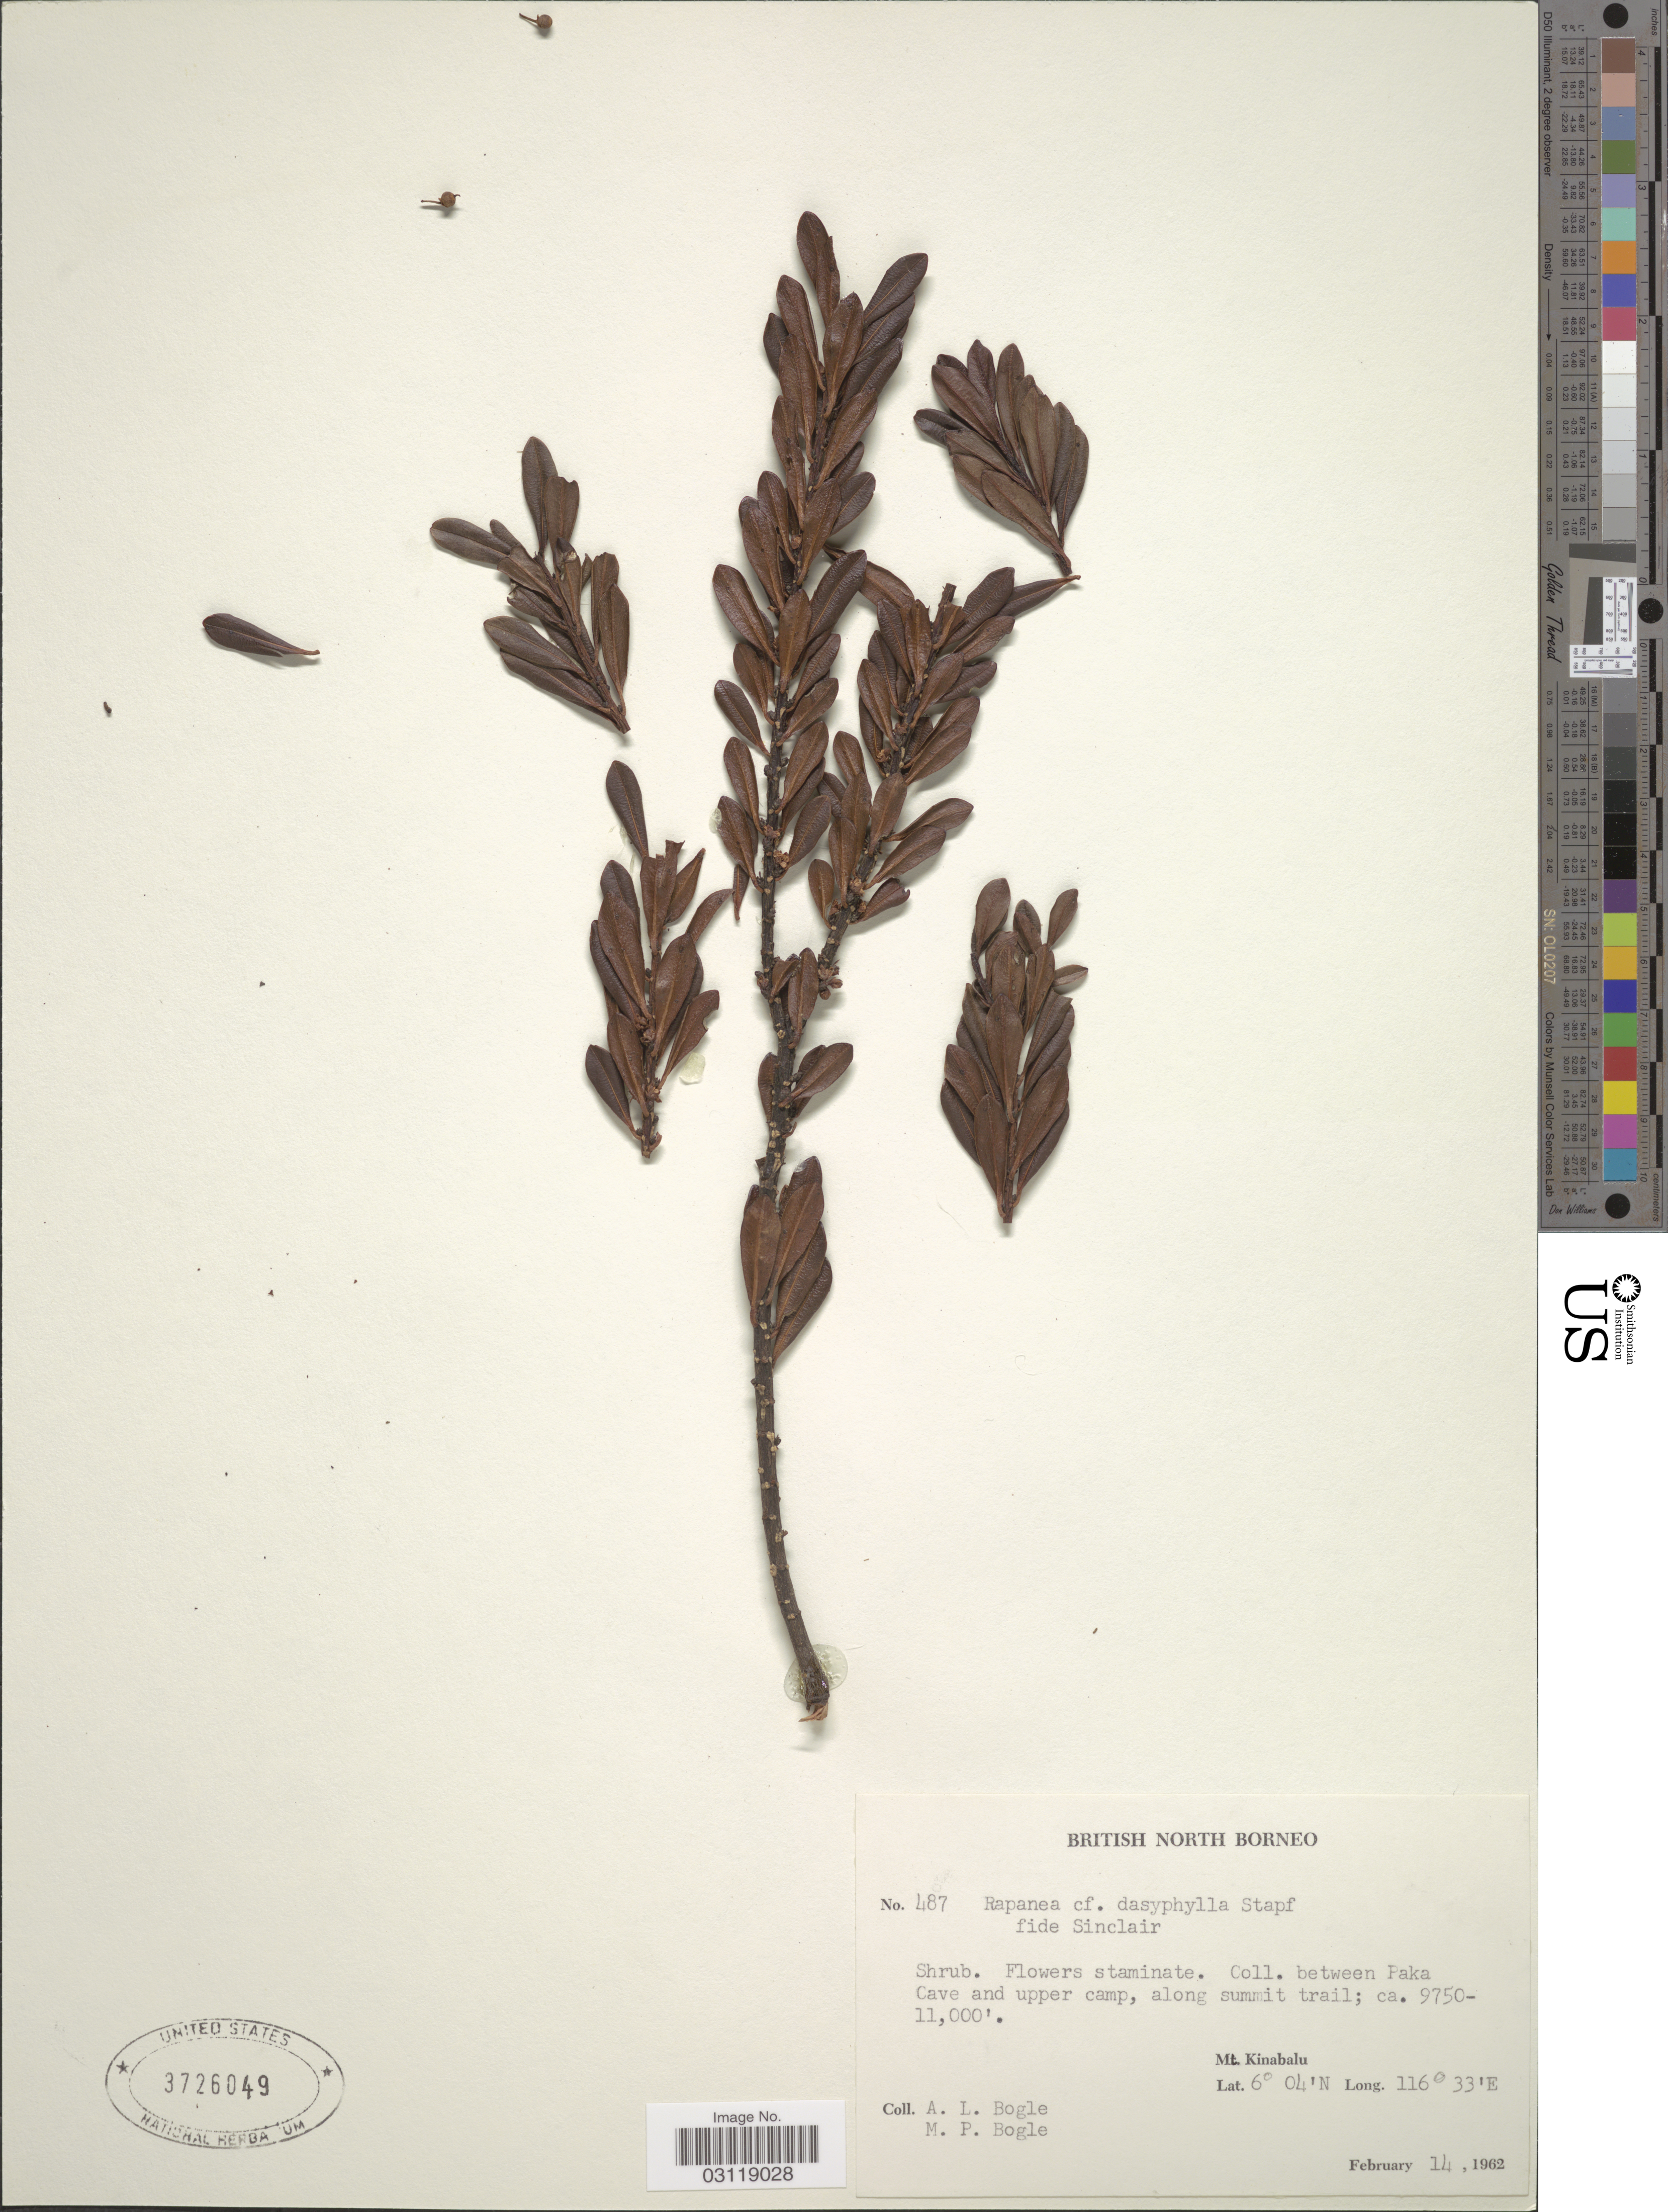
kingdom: Plantae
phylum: Tracheophyta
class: Magnoliopsida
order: Ericales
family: Primulaceae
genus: Rapanea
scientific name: Rapanea dasyphylla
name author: (Stapf) Mez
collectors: Bogle, A.L. & M. Bogle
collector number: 487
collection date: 1962-02-14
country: Malaysia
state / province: Sabah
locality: British North Borneo. Between Paka Cave and upper camp, along summit trail. Mt. Kinabalu.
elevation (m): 2972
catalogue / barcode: US 3726049